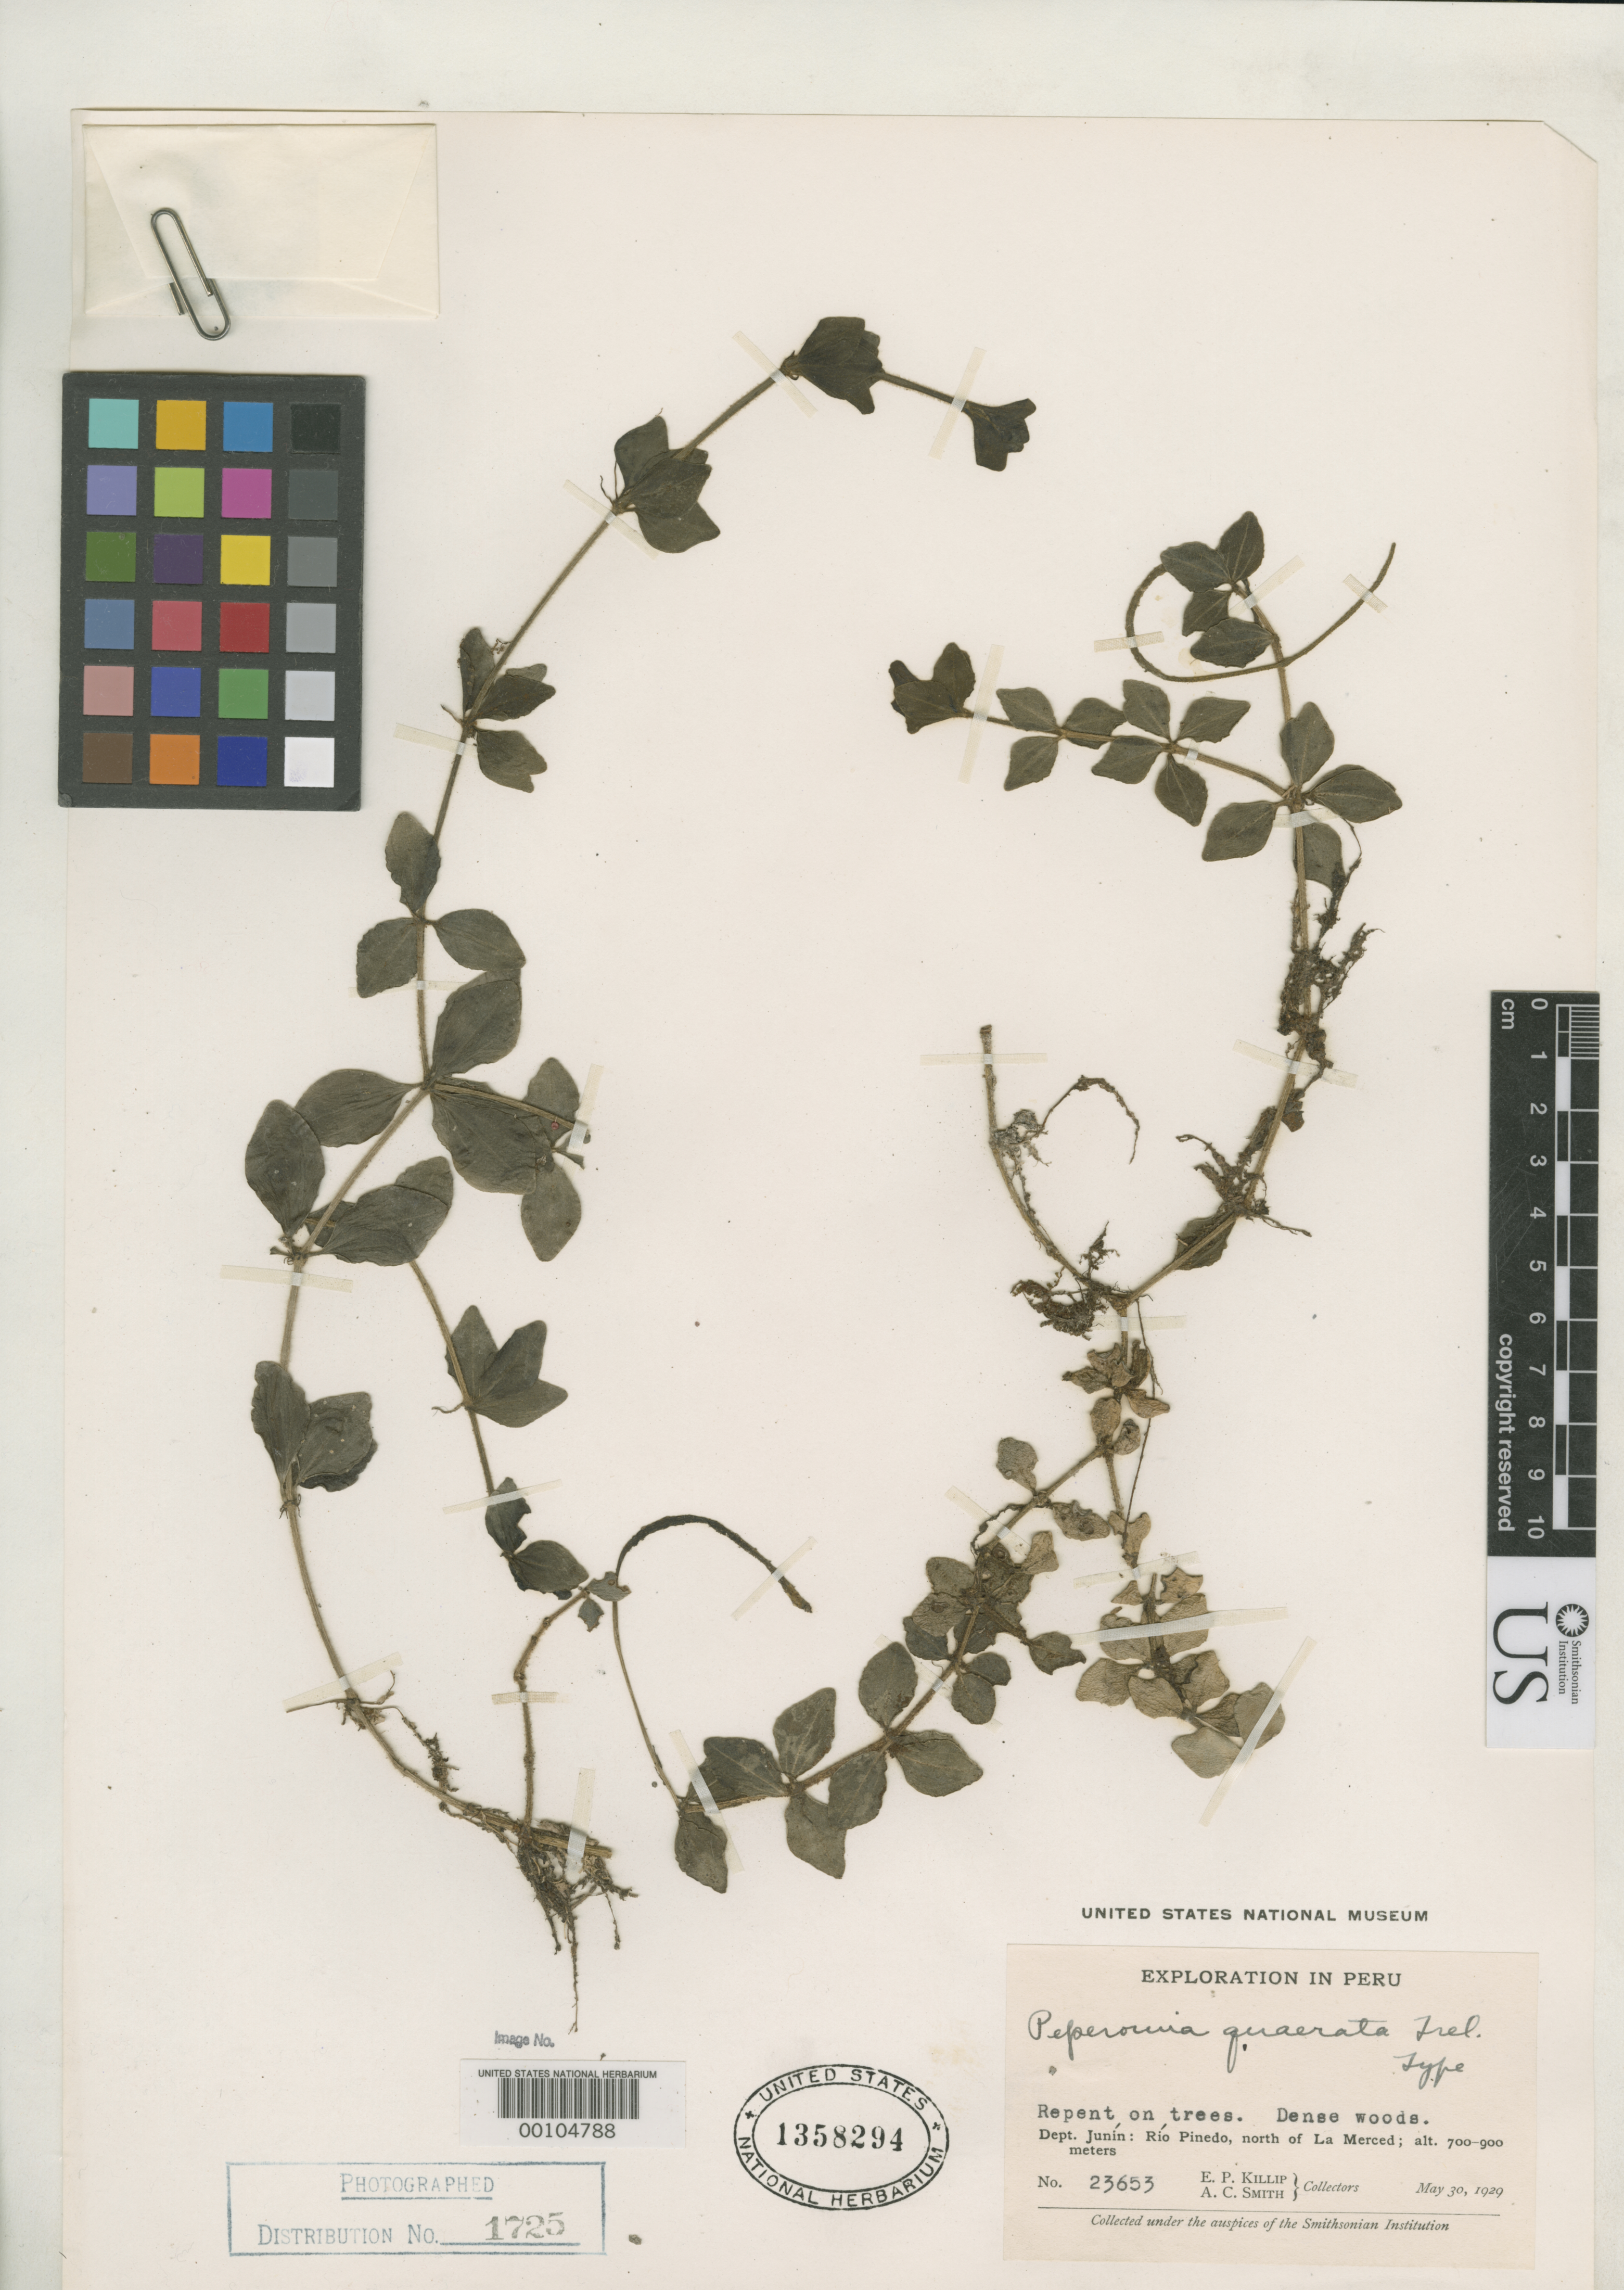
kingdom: Plantae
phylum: Tracheophyta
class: Magnoliopsida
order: Piperales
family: Piperaceae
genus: Peperomia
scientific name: Peperomia quaerata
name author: Trel. in J.F. Macbr.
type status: Holotype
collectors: E. P. Killip & A. C. Smith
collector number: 23653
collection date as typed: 30 May 1929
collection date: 1929-05-30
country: Peru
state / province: Junín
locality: Rio Pinedo, La Merced.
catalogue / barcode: US 1358294